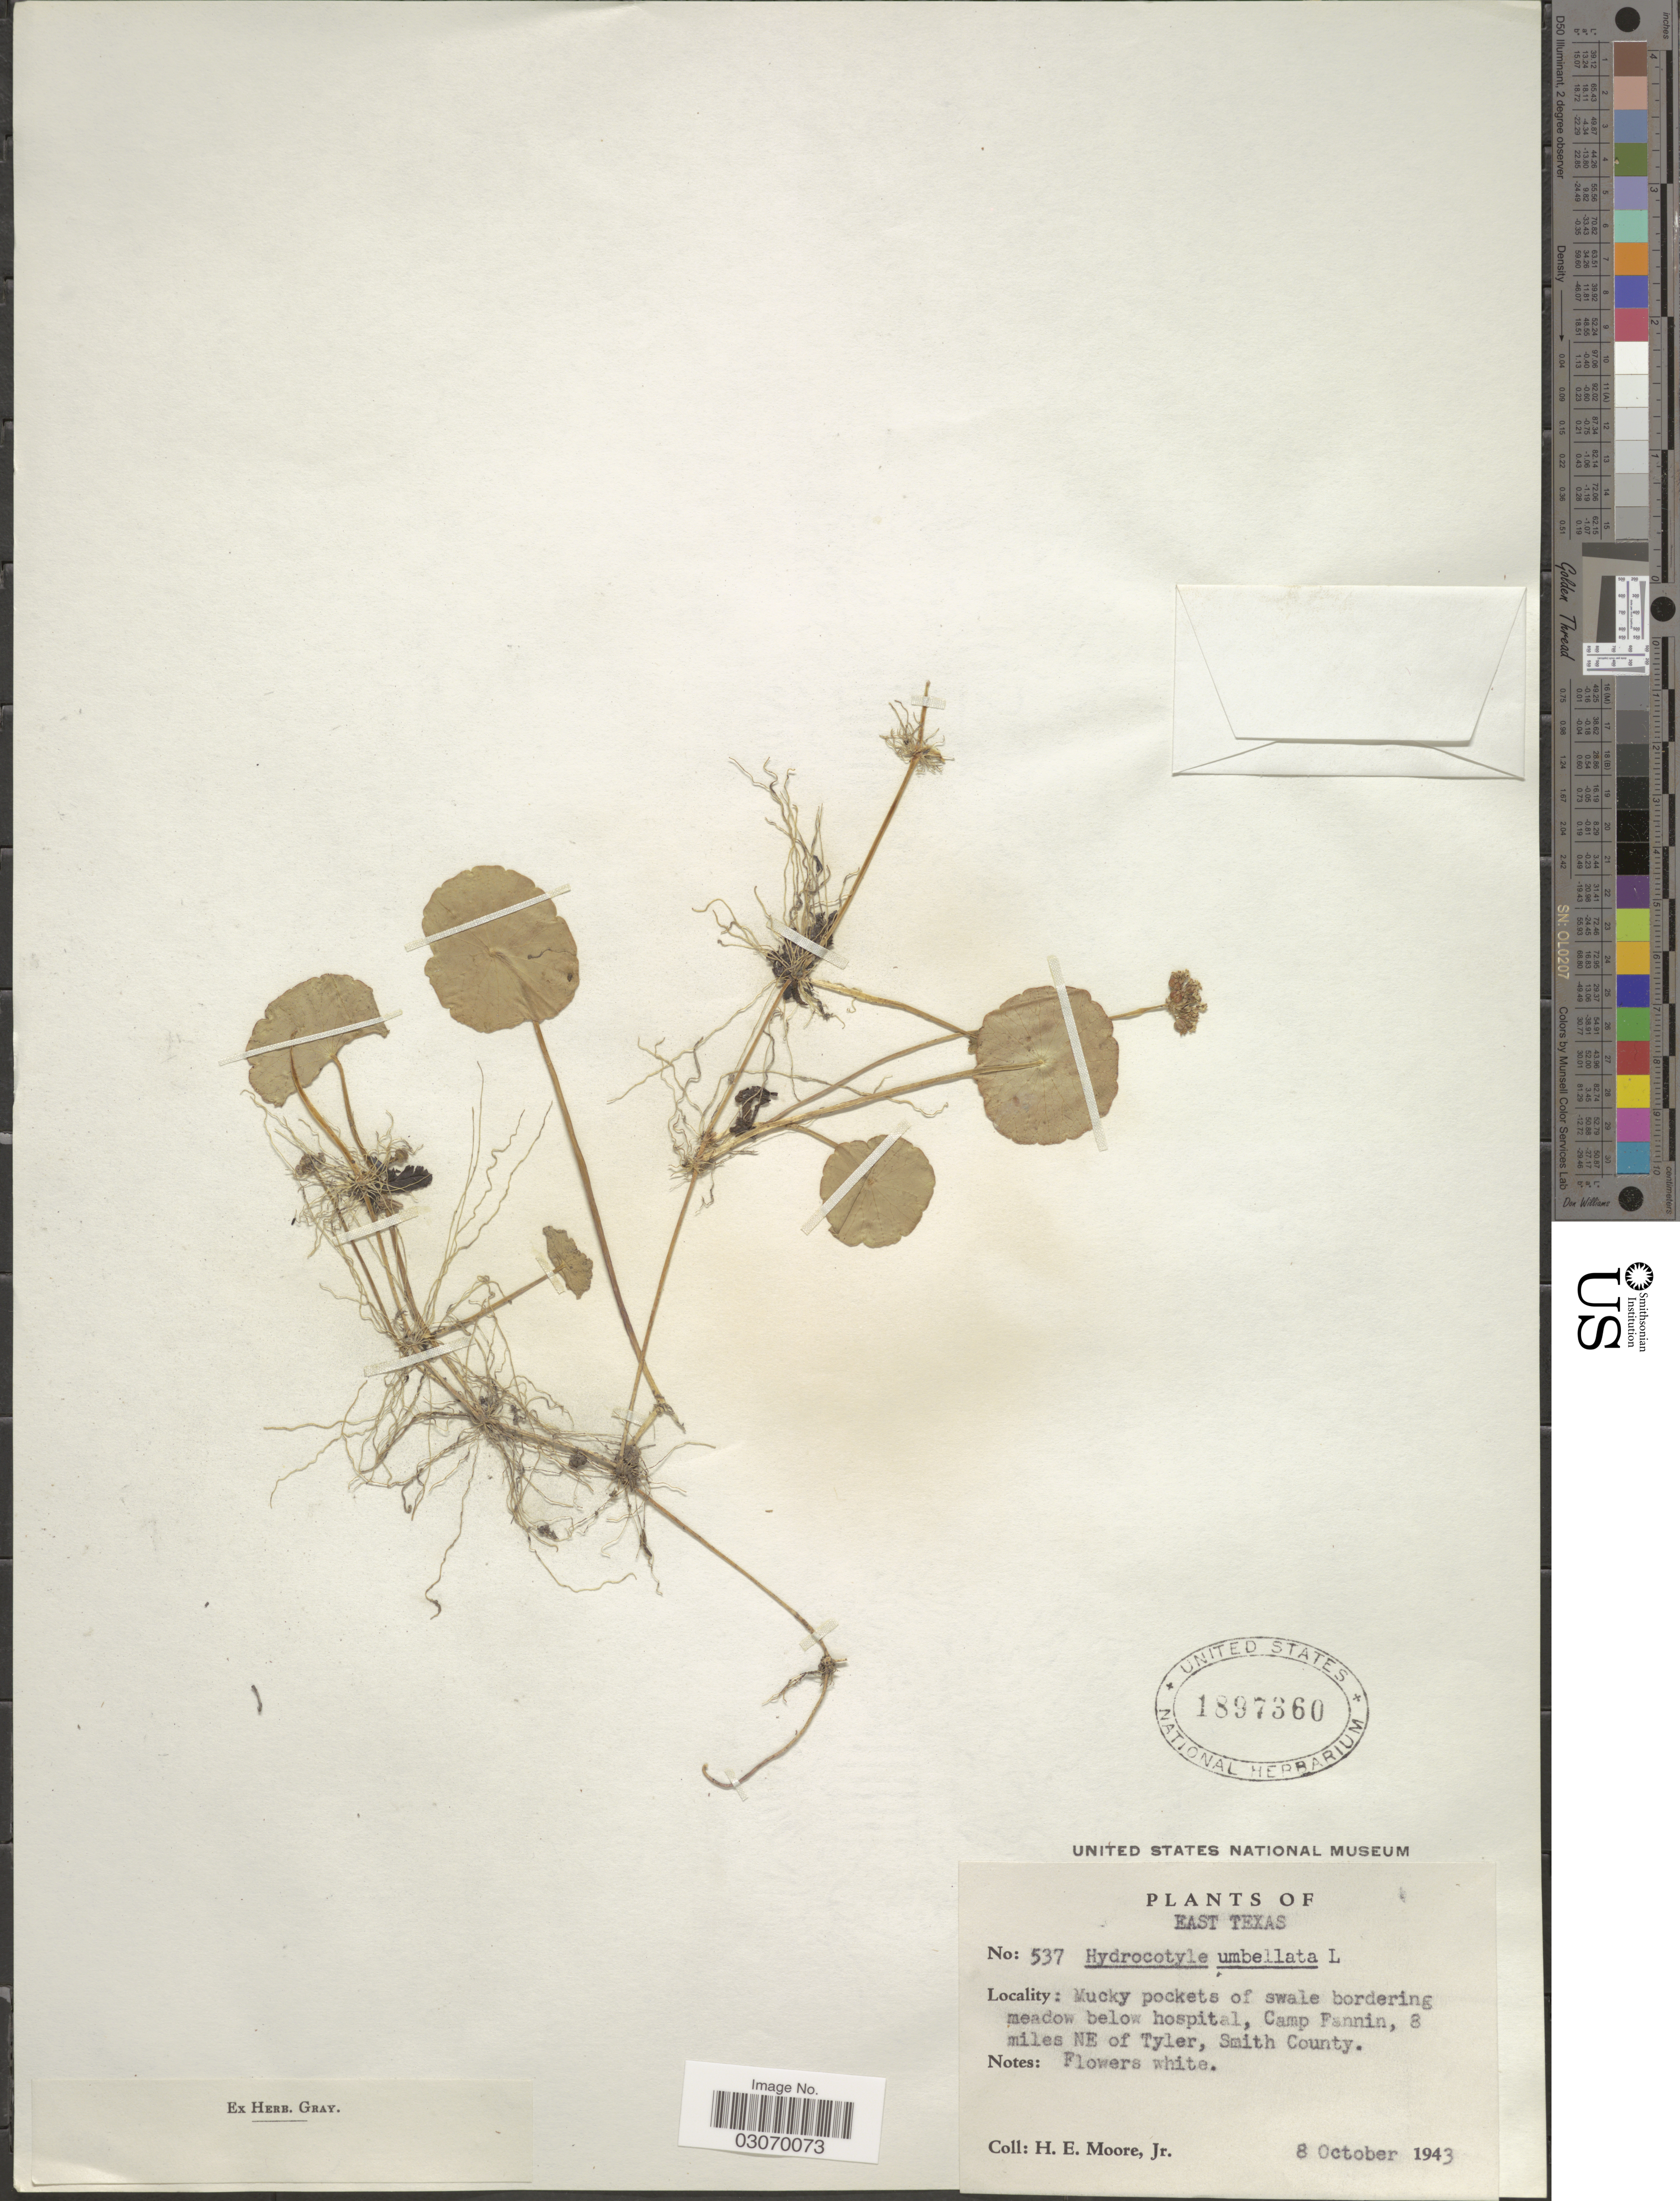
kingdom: Plantae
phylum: Tracheophyta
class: Magnoliopsida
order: Apiales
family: Araliaceae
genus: Hydrocotyle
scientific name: Hydrocotyle umbellata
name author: L.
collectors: H. Moore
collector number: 537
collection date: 1943-10-08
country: United States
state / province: Texas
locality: East Texas. Mucky pockets of swale bordering meadow below hospital, Camp Fannin, 8 miles NE of Tyler, Smith County.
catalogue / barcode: US 1897360